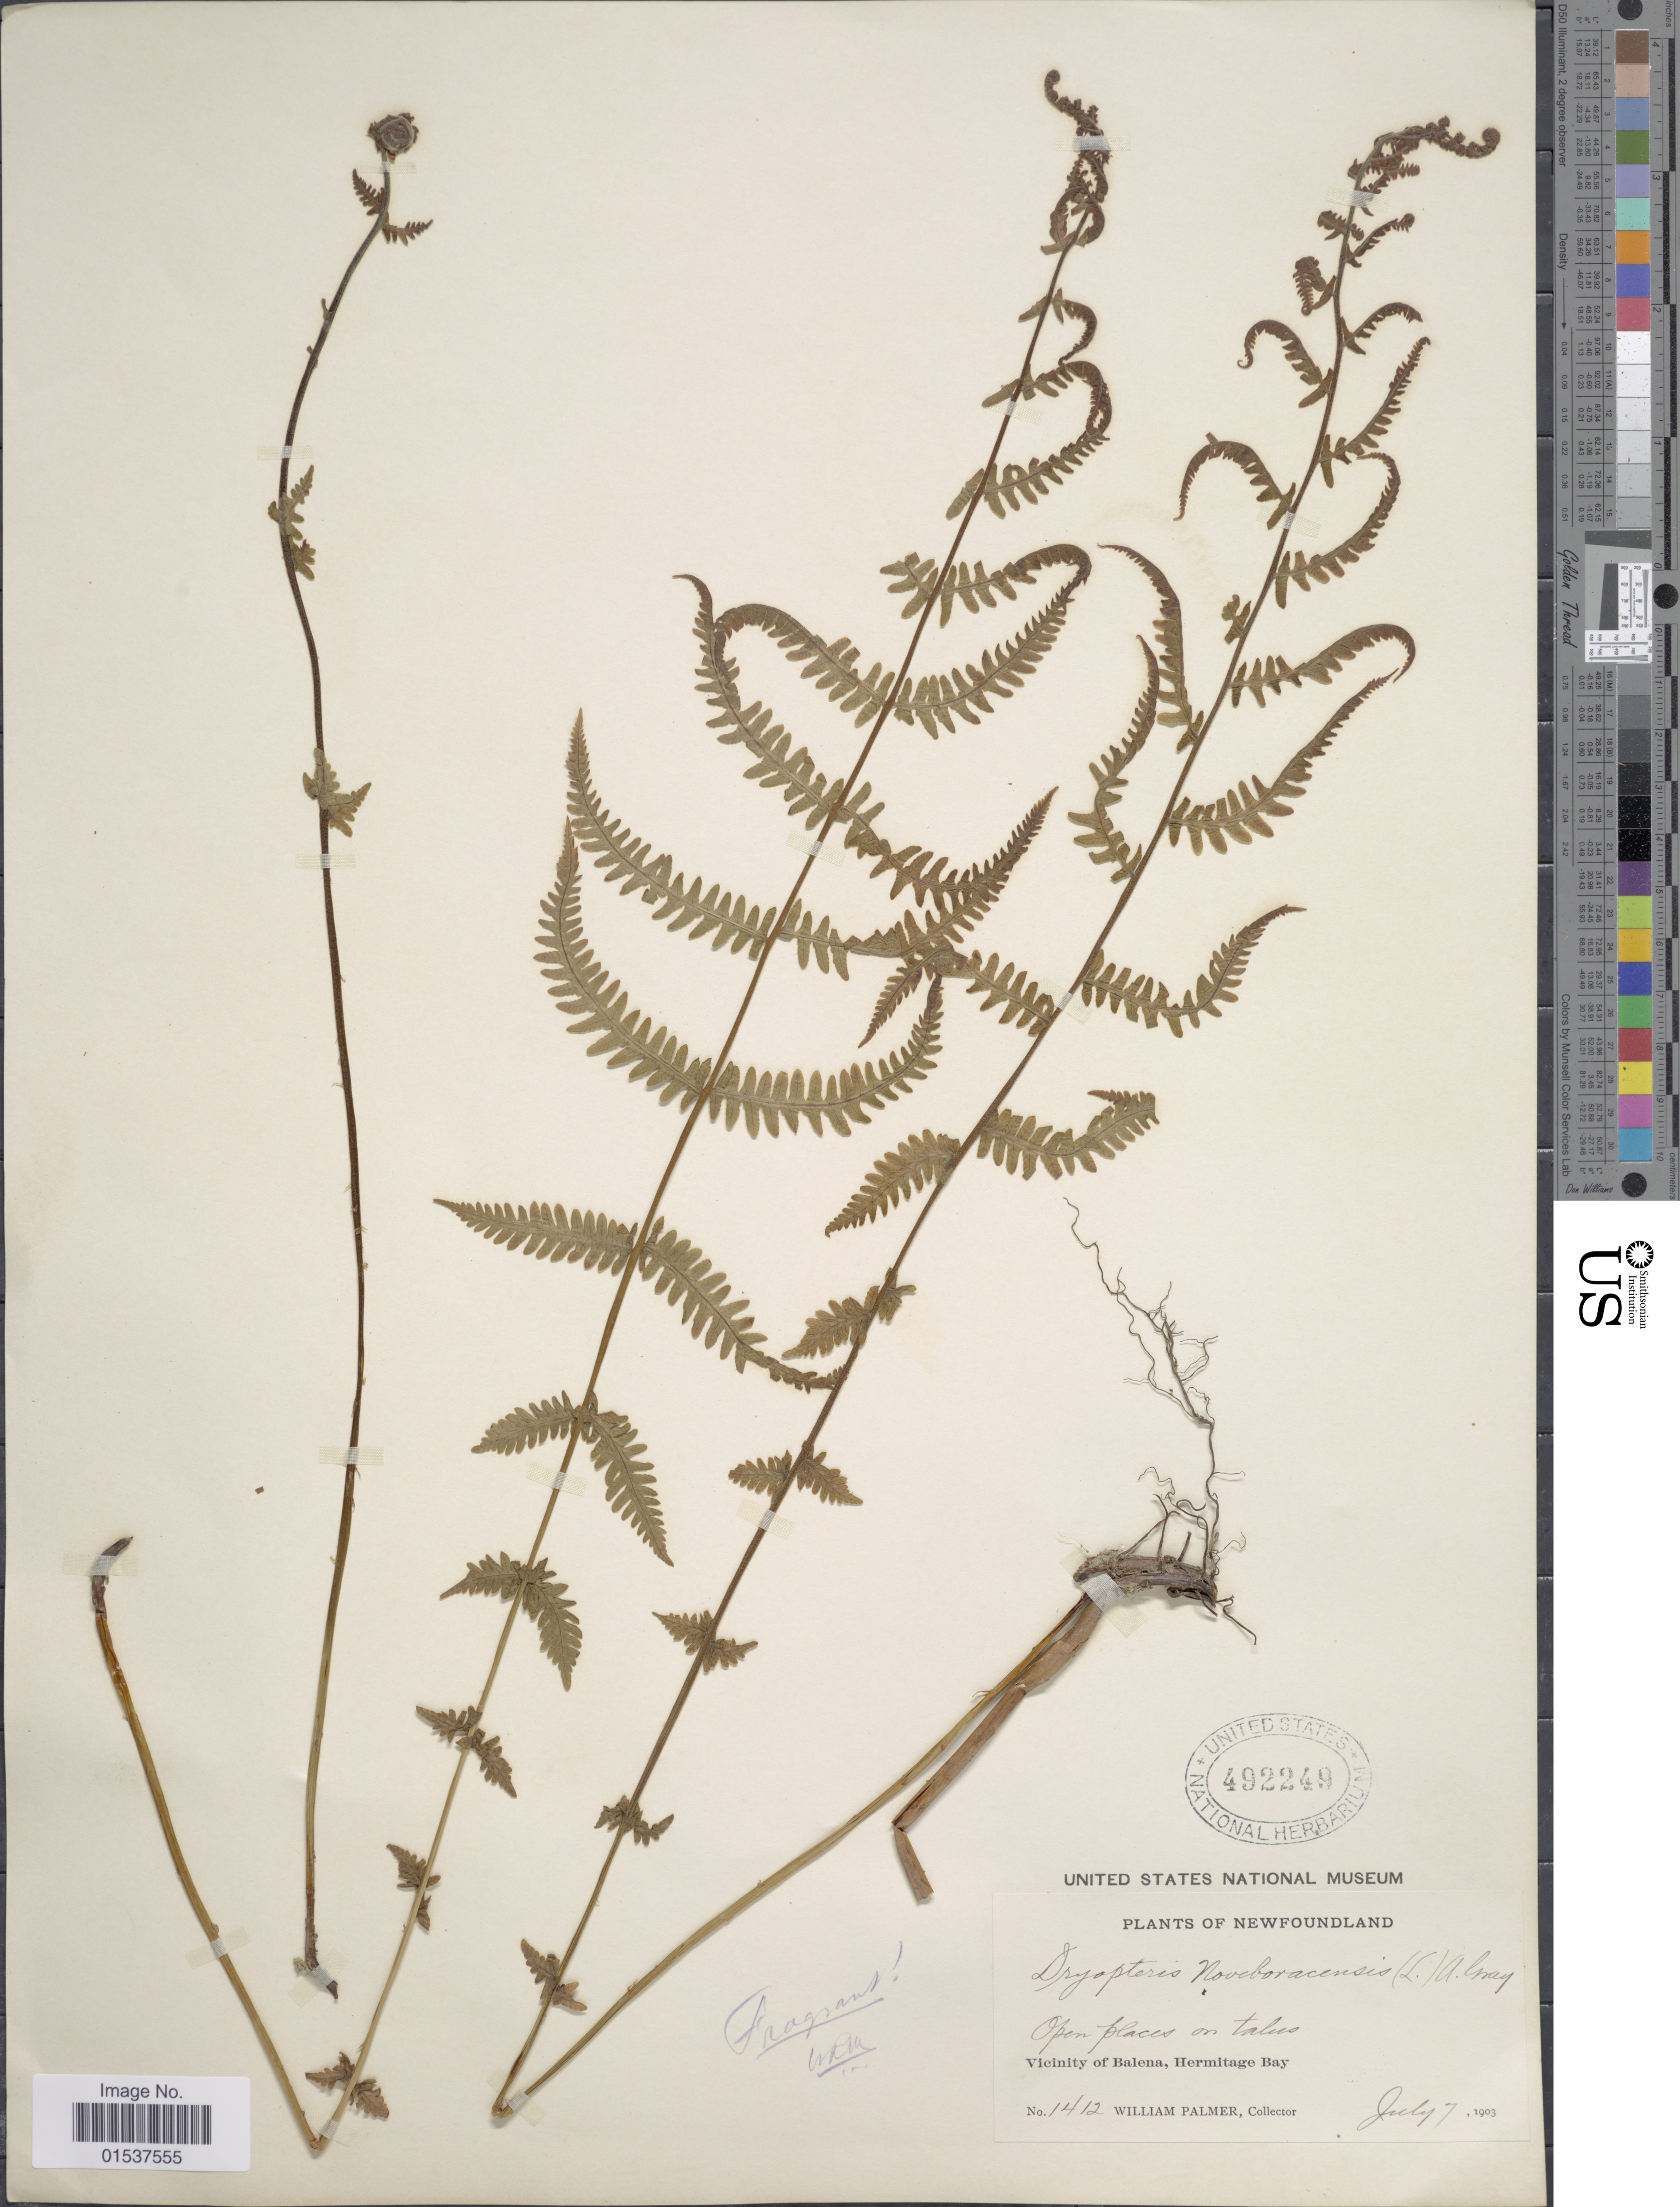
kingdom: Plantae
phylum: Tracheophyta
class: Polypodiopsida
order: Polypodiales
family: Thelypteridaceae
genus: Parathelypteris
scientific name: Parathelypteris noveboracensis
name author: (L.) Ching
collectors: W. Palmer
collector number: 1412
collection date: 1903-07-07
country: Canada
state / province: Newfoundland and Labrador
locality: Vicinity of Balena, Hermitage Bay.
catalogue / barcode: US 492249